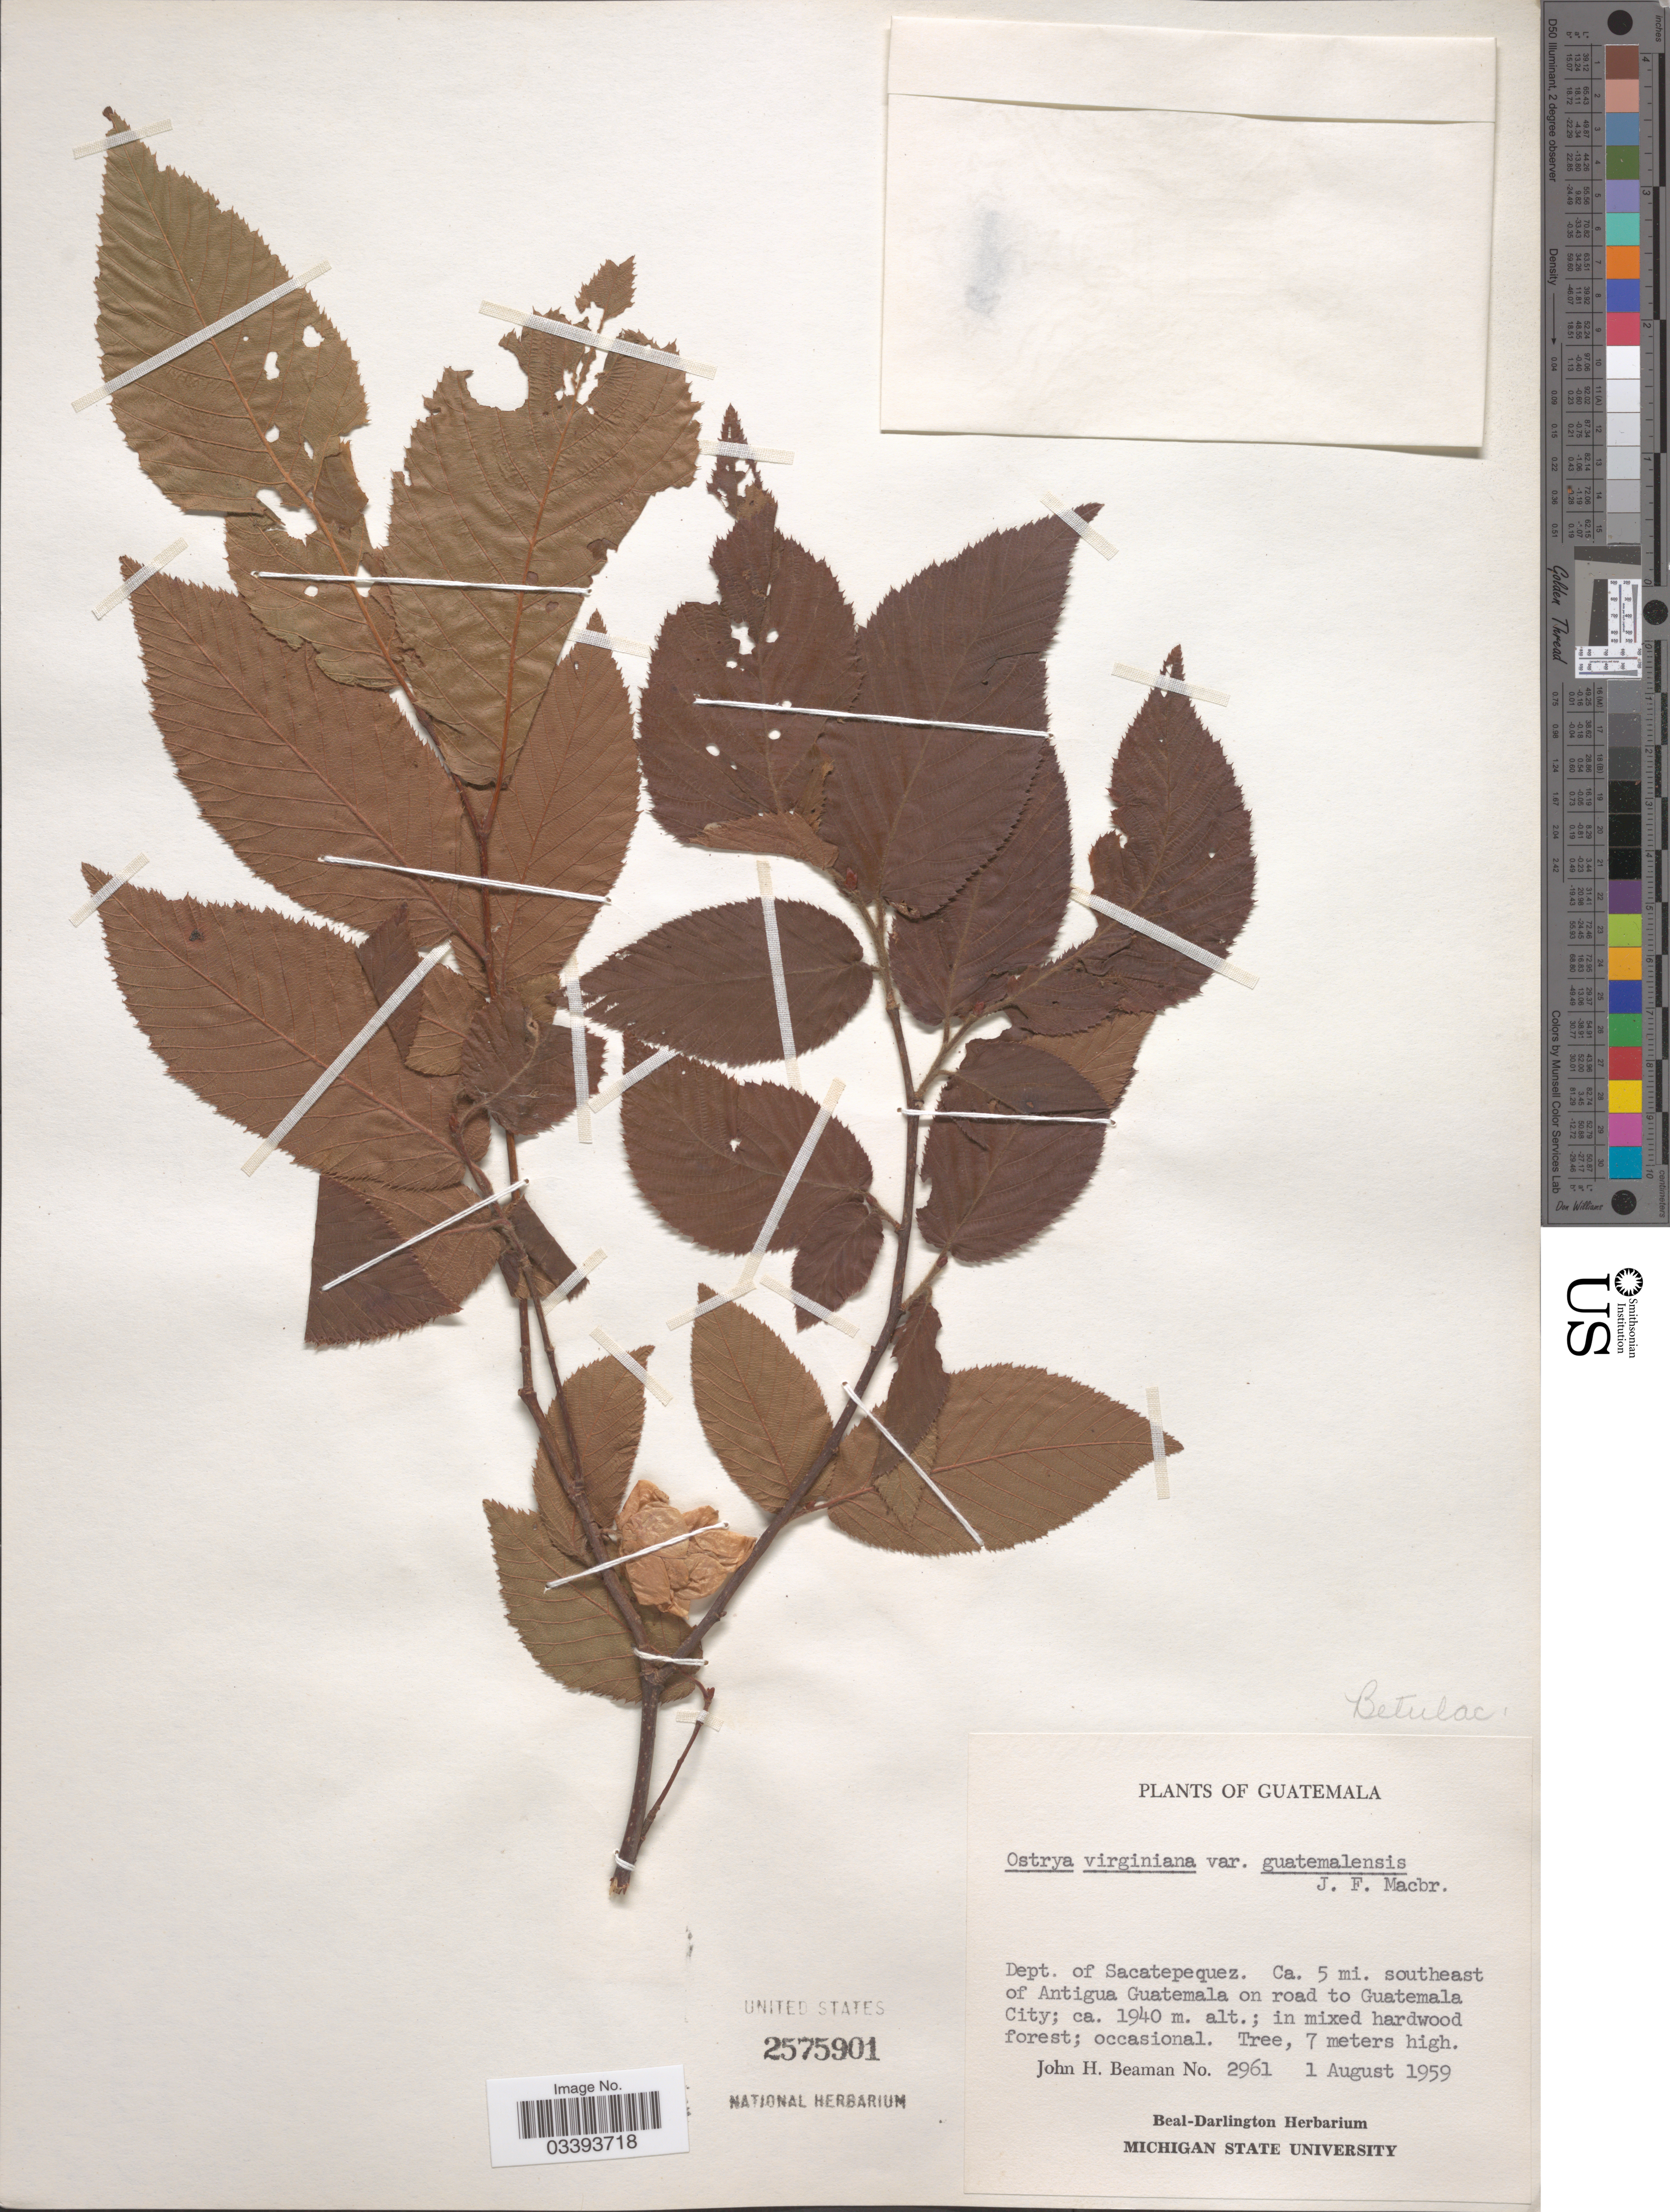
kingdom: Plantae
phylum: Tracheophyta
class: Magnoliopsida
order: Fagales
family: Betulaceae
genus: Ostrya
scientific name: Ostrya virginiana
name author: (Mill.) K. Koch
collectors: J. H. Beaman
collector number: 2961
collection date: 1959-08-01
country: Guatemala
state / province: Sacatepéquez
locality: Dept. of Sacatepequez. Ca. 5 mi. southeast of Antigua Guatemala on road to Guatemala City.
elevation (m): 1940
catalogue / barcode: US 2575901